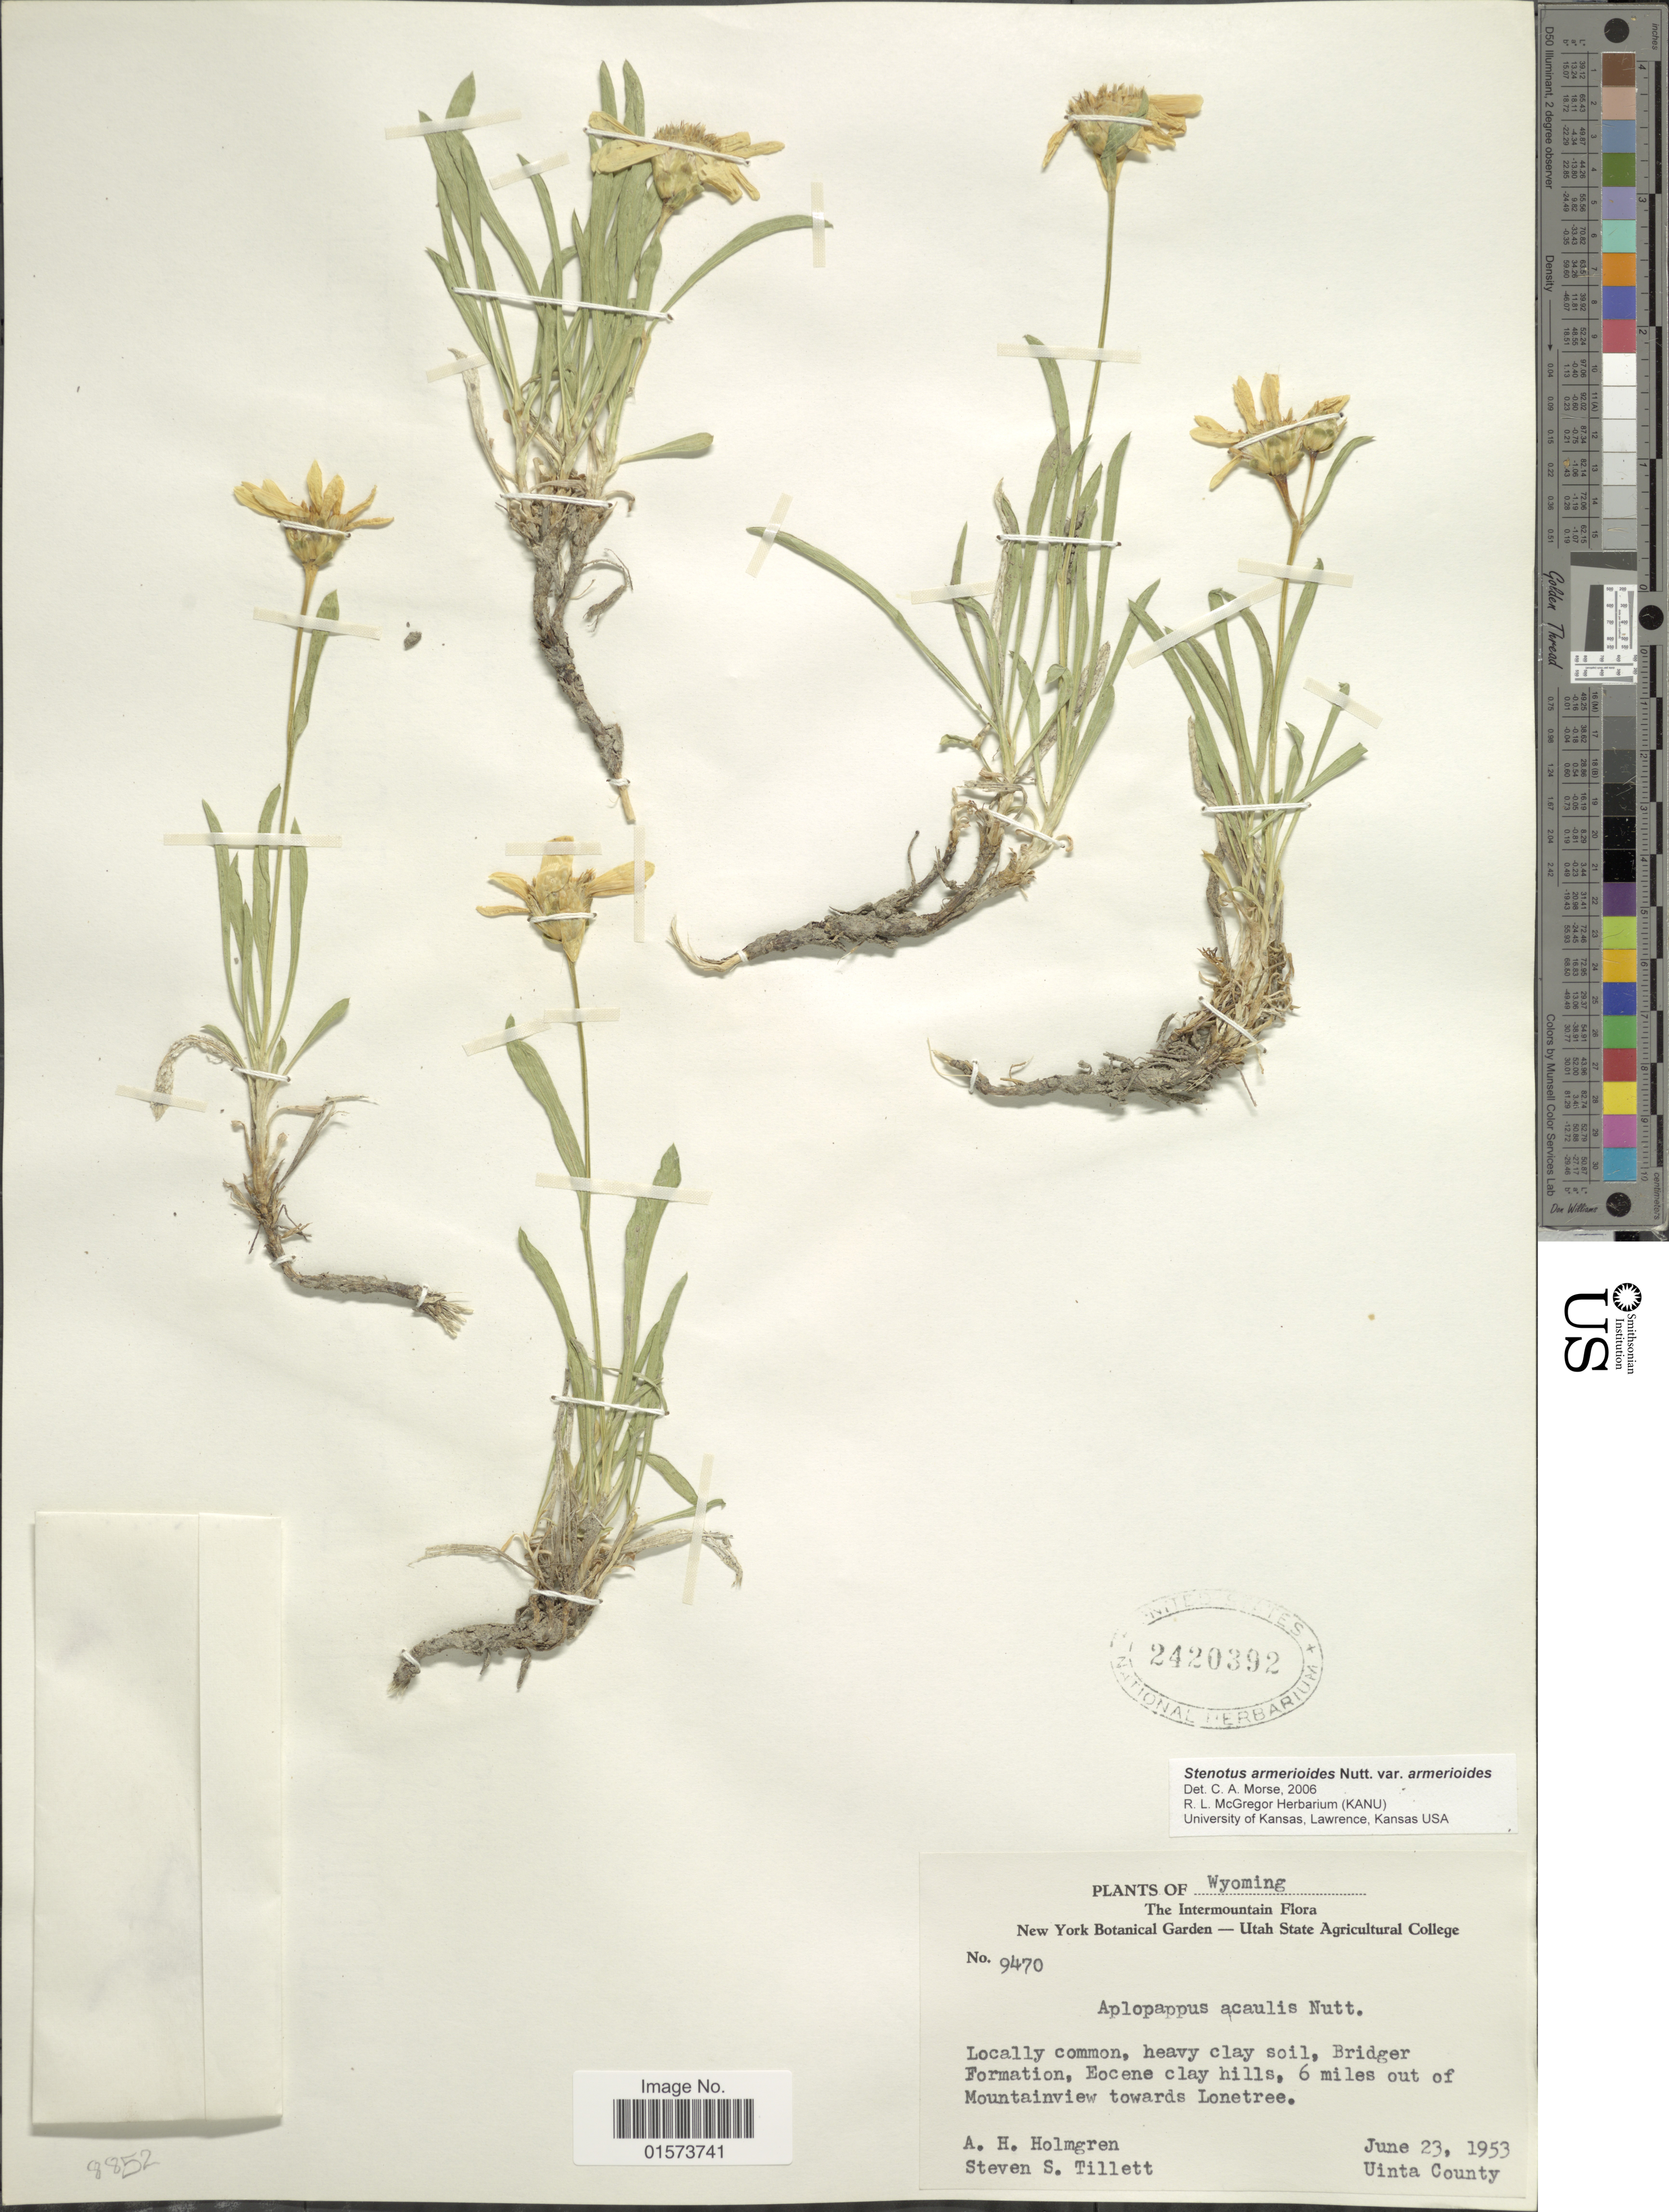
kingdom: Plantae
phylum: Tracheophyta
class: Magnoliopsida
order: Asterales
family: Asteraceae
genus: Stenotus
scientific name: Stenotus armerioides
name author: Nutt.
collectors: A. H. Holmgren & S. S. Tillett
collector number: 9470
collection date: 1953-06-23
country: United States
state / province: Wyoming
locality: Intermountain, Bridger Formation, Eocene clay hills, 6 miles out of Mountainsview towards Lonetree, Uinta County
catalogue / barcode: US 2420392